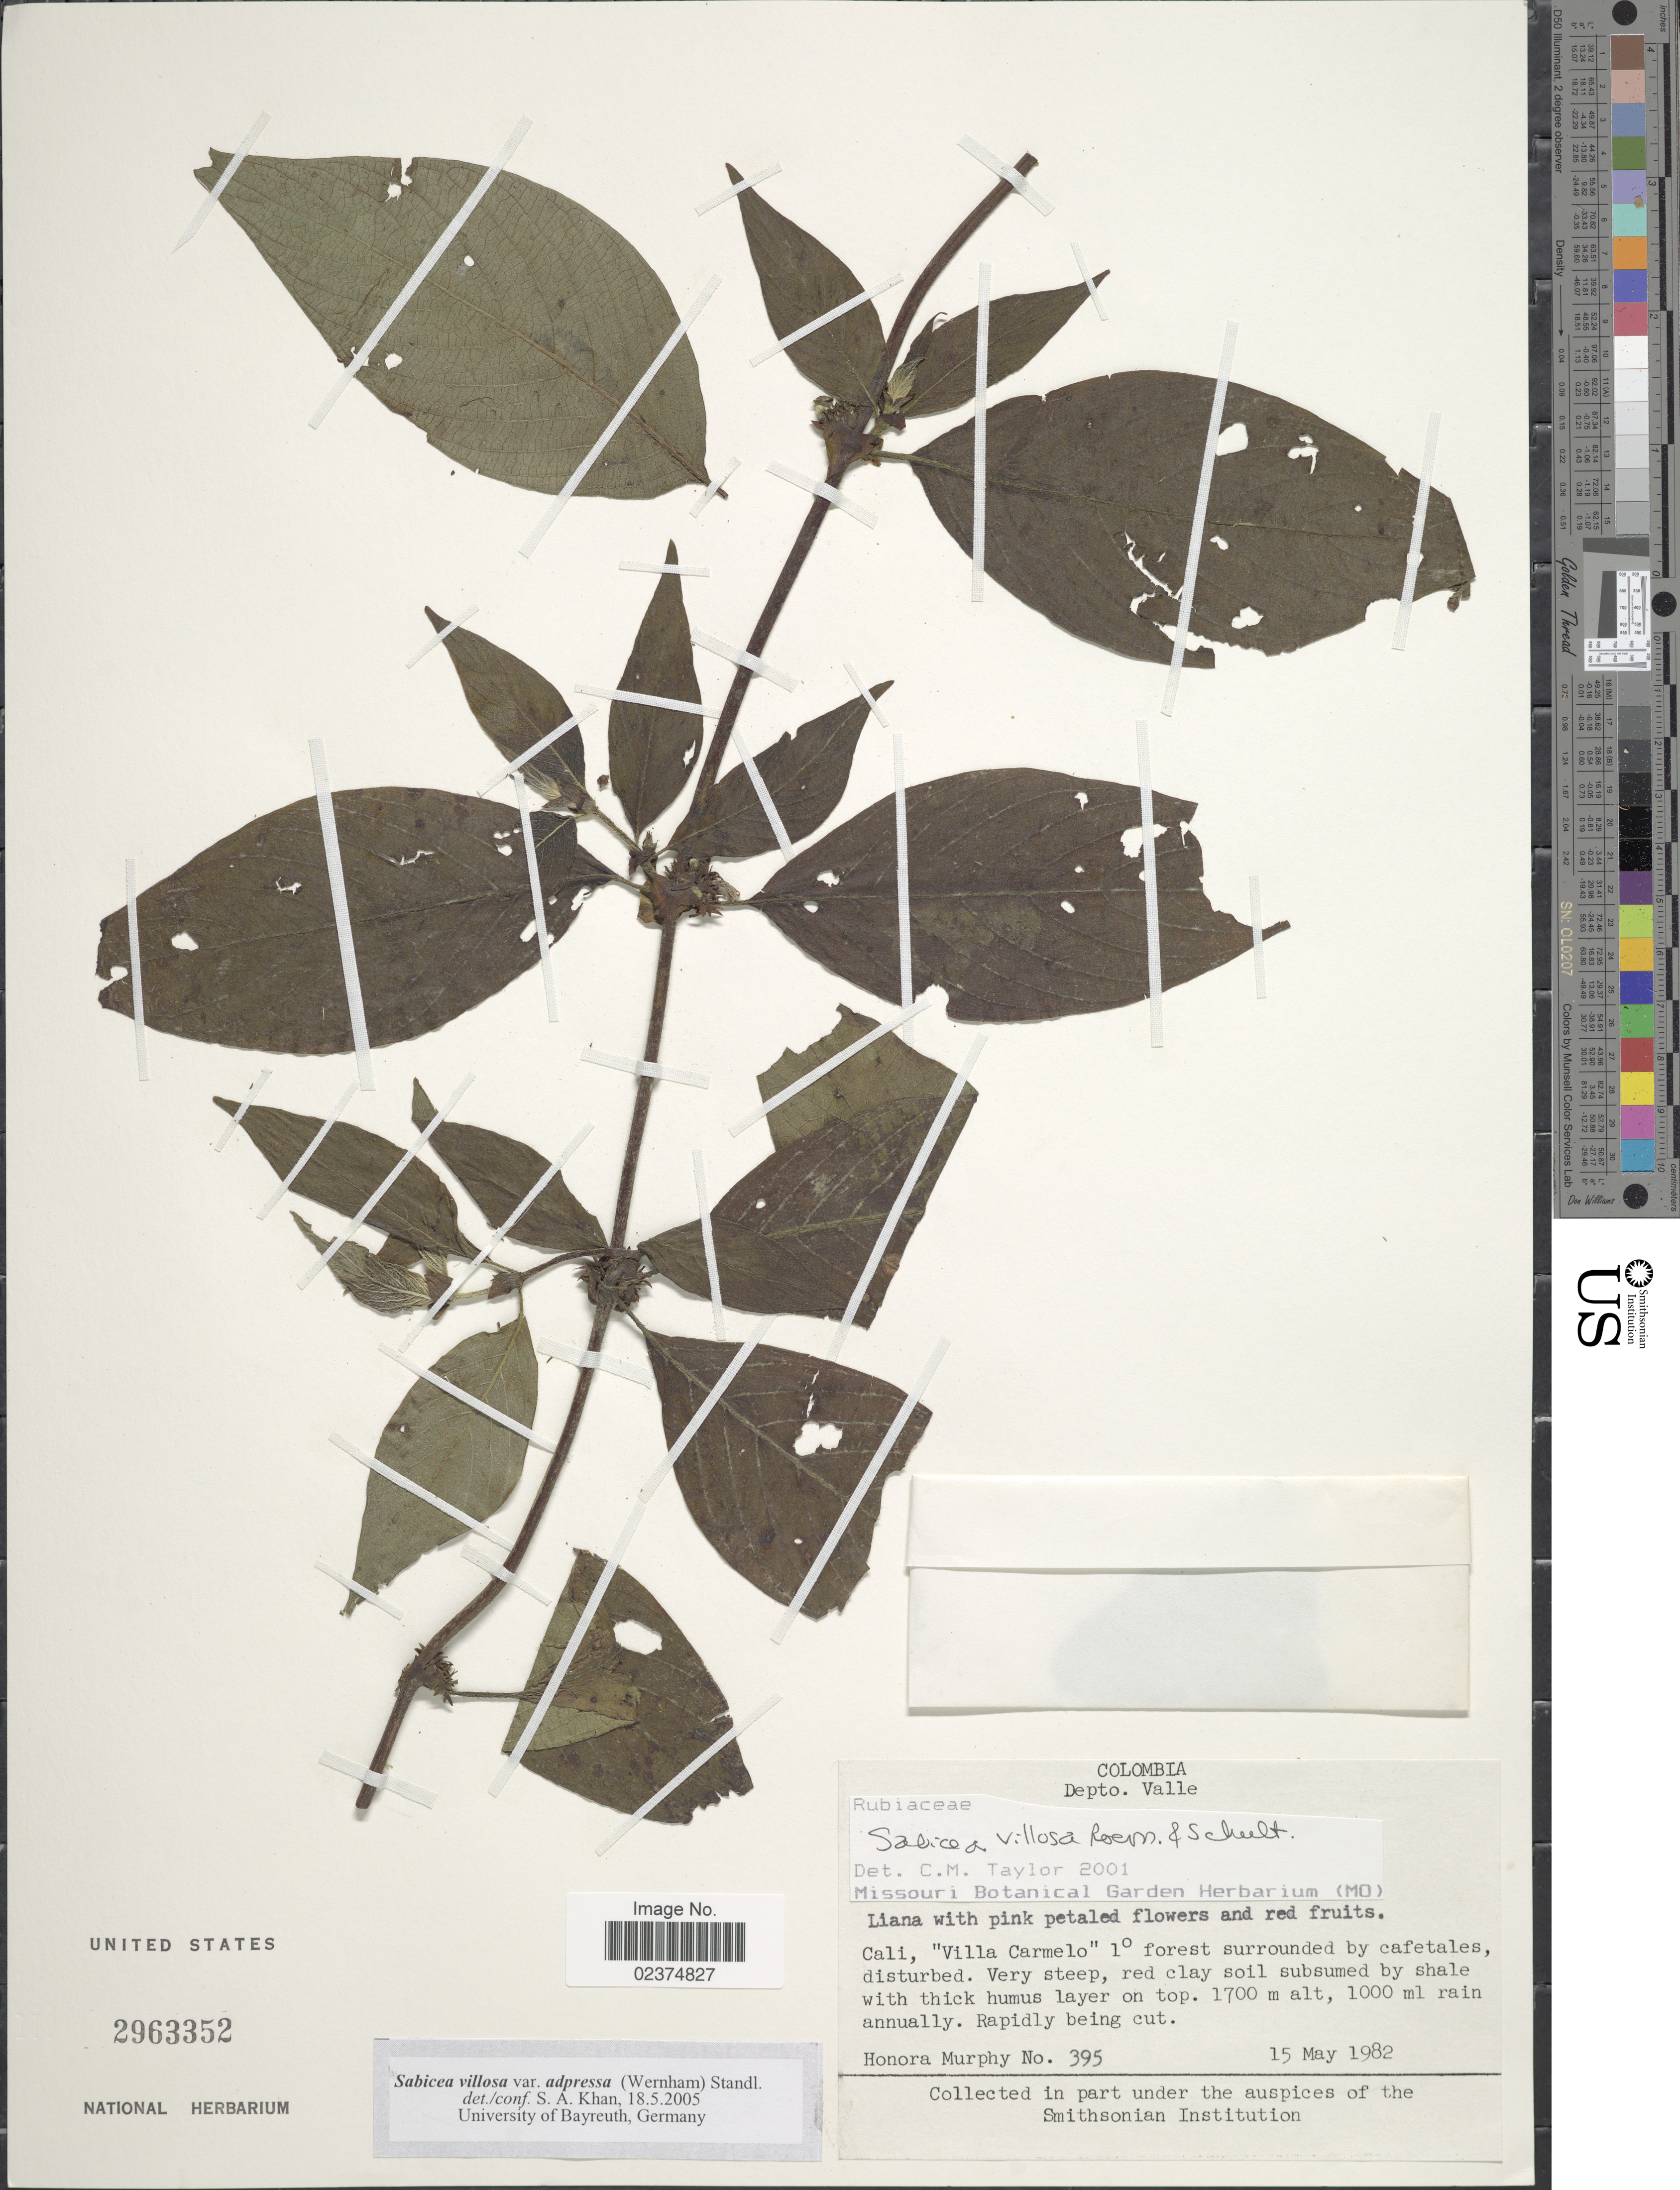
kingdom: Plantae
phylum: Tracheophyta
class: Magnoliopsida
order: Gentianales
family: Rubiaceae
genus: Sabicea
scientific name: Sabicea villosa var. adpressa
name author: (Wernham) Standl.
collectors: H. Murphy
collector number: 395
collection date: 1982-05-15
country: Colombia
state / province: Valle del Cauca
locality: Depto. Valle. Cali, "Villa Carmelo" 1 degree forest surrounded by cafetales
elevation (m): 1700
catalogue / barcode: US 2963352